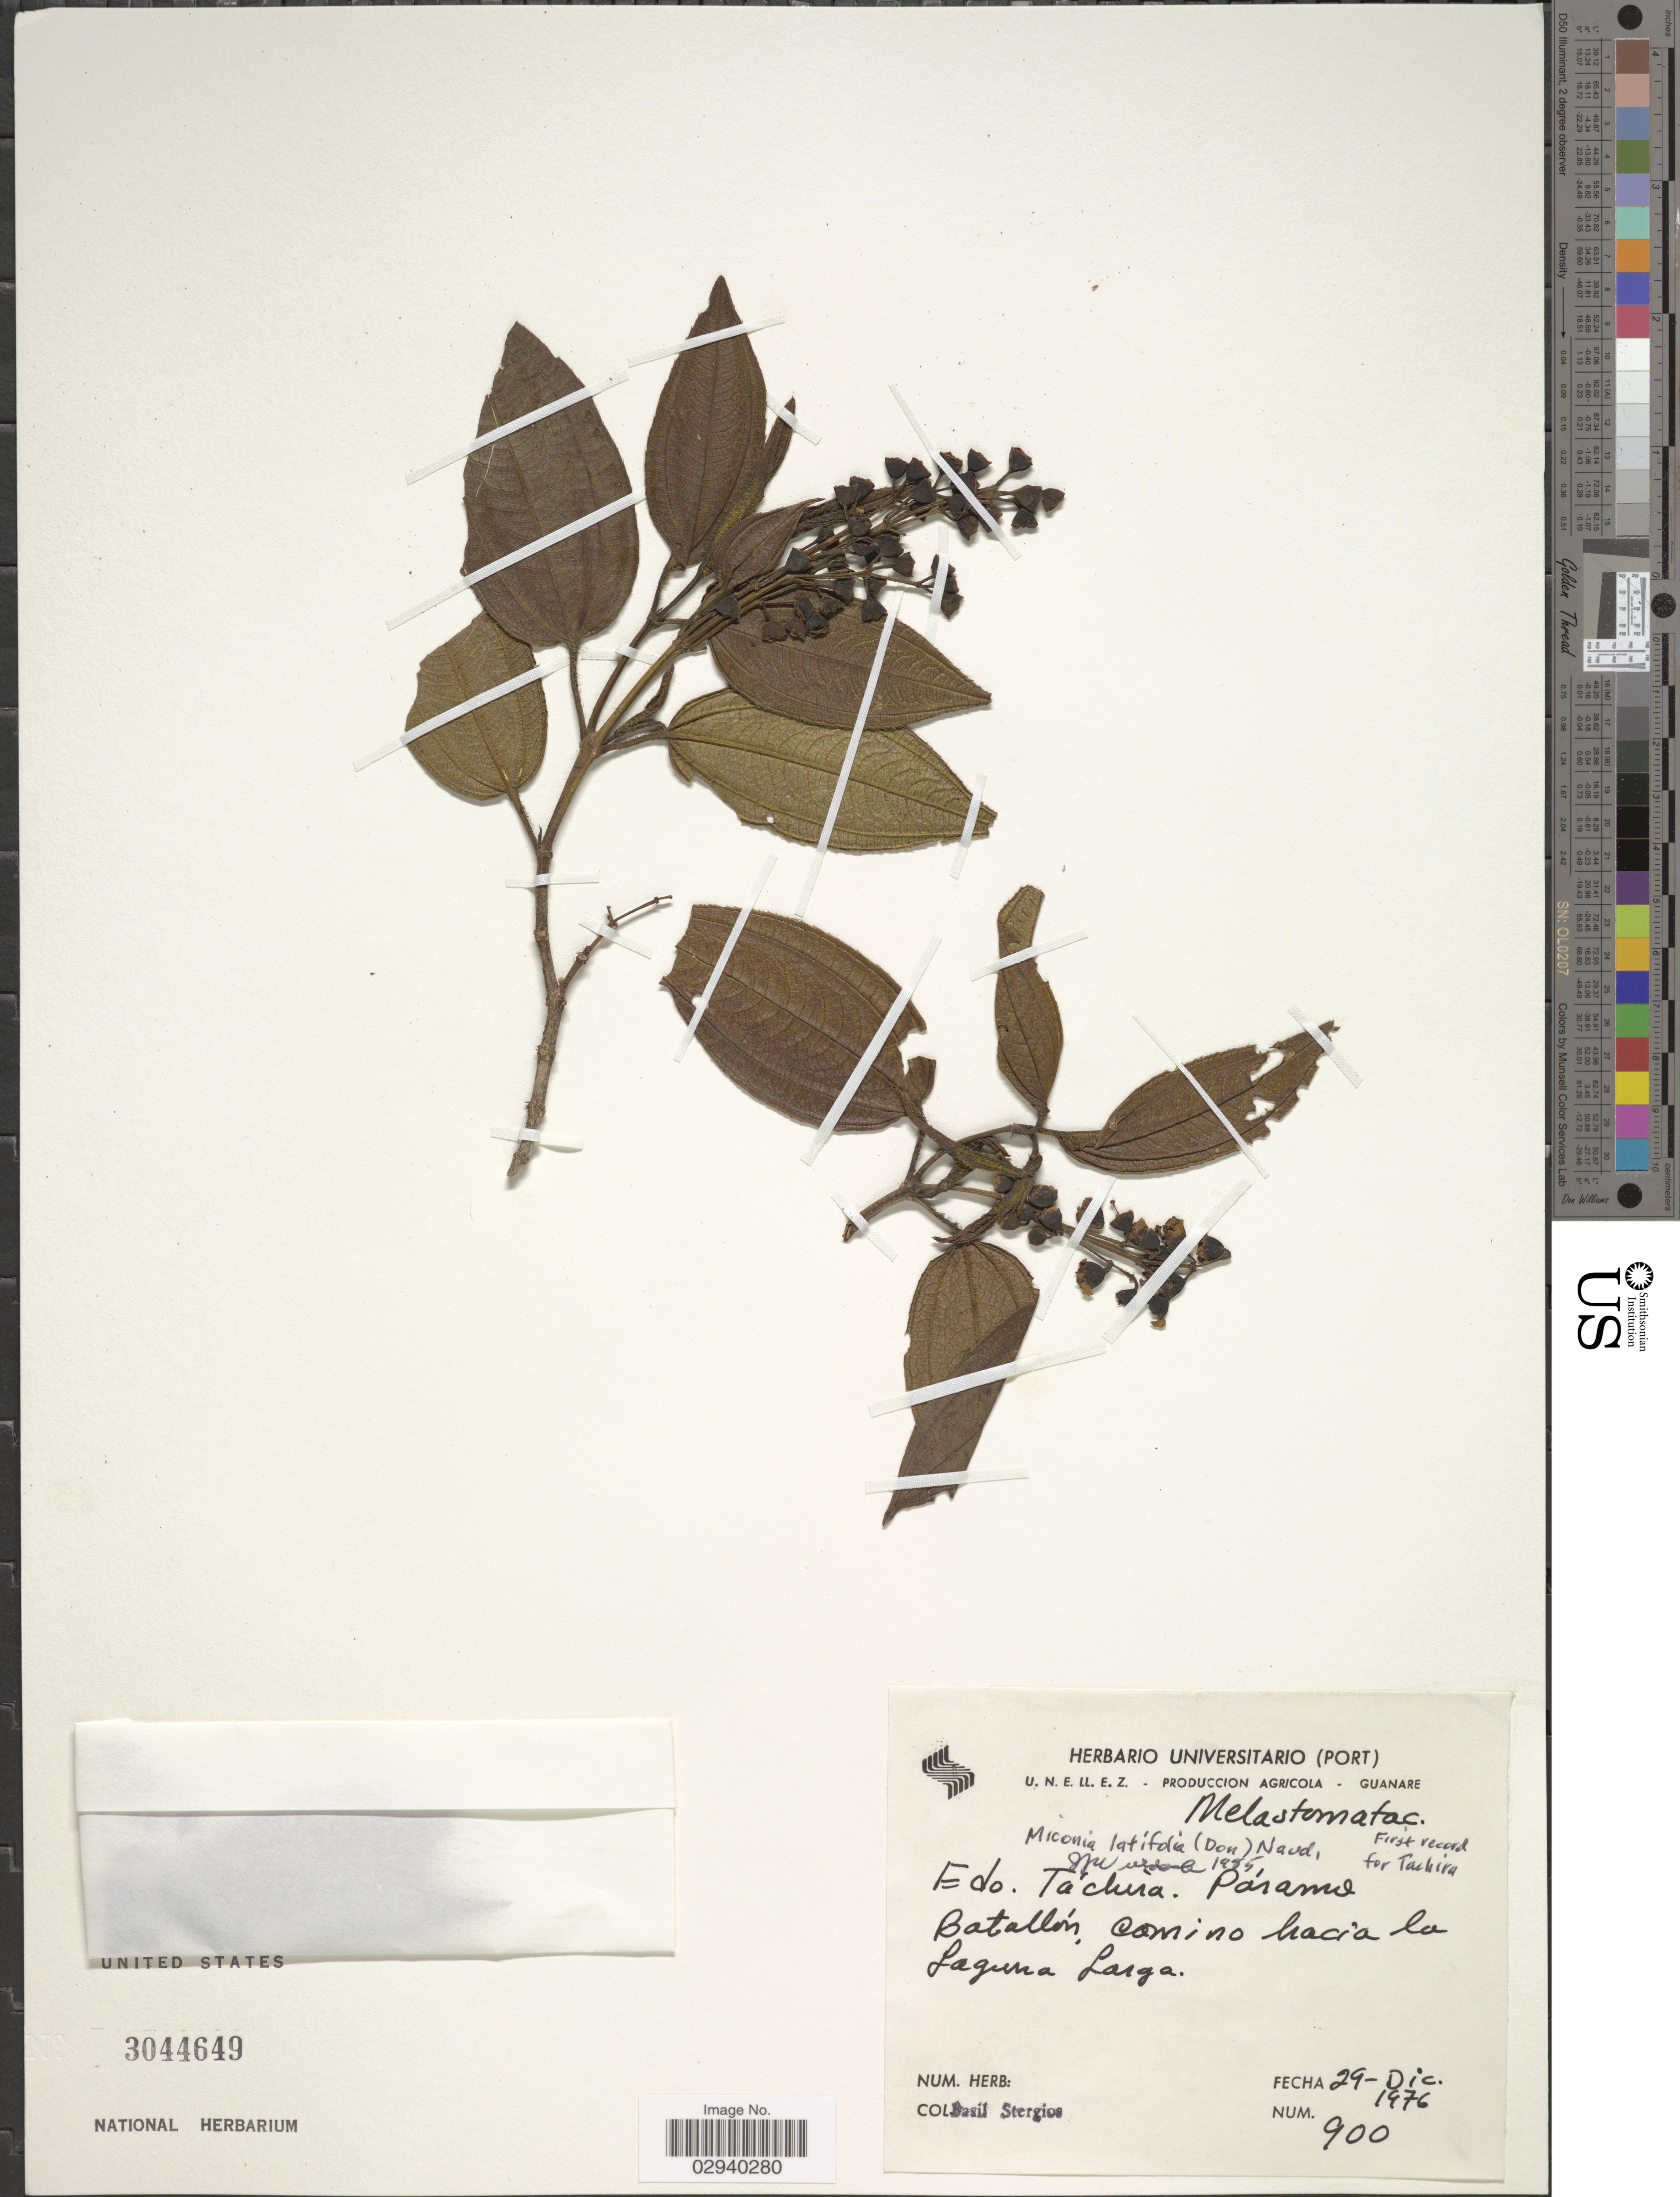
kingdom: Plantae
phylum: Tracheophyta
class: Magnoliopsida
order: Myrtales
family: Melastomataceae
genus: Miconia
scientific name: Miconia latifolia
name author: (D. Don) Naudin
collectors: B. G. Stergios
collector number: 900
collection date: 1976-12-29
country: Venezuela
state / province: Tachira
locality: Páramo Batallón, camino hacia la Laguna Larga.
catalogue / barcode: US 3044649